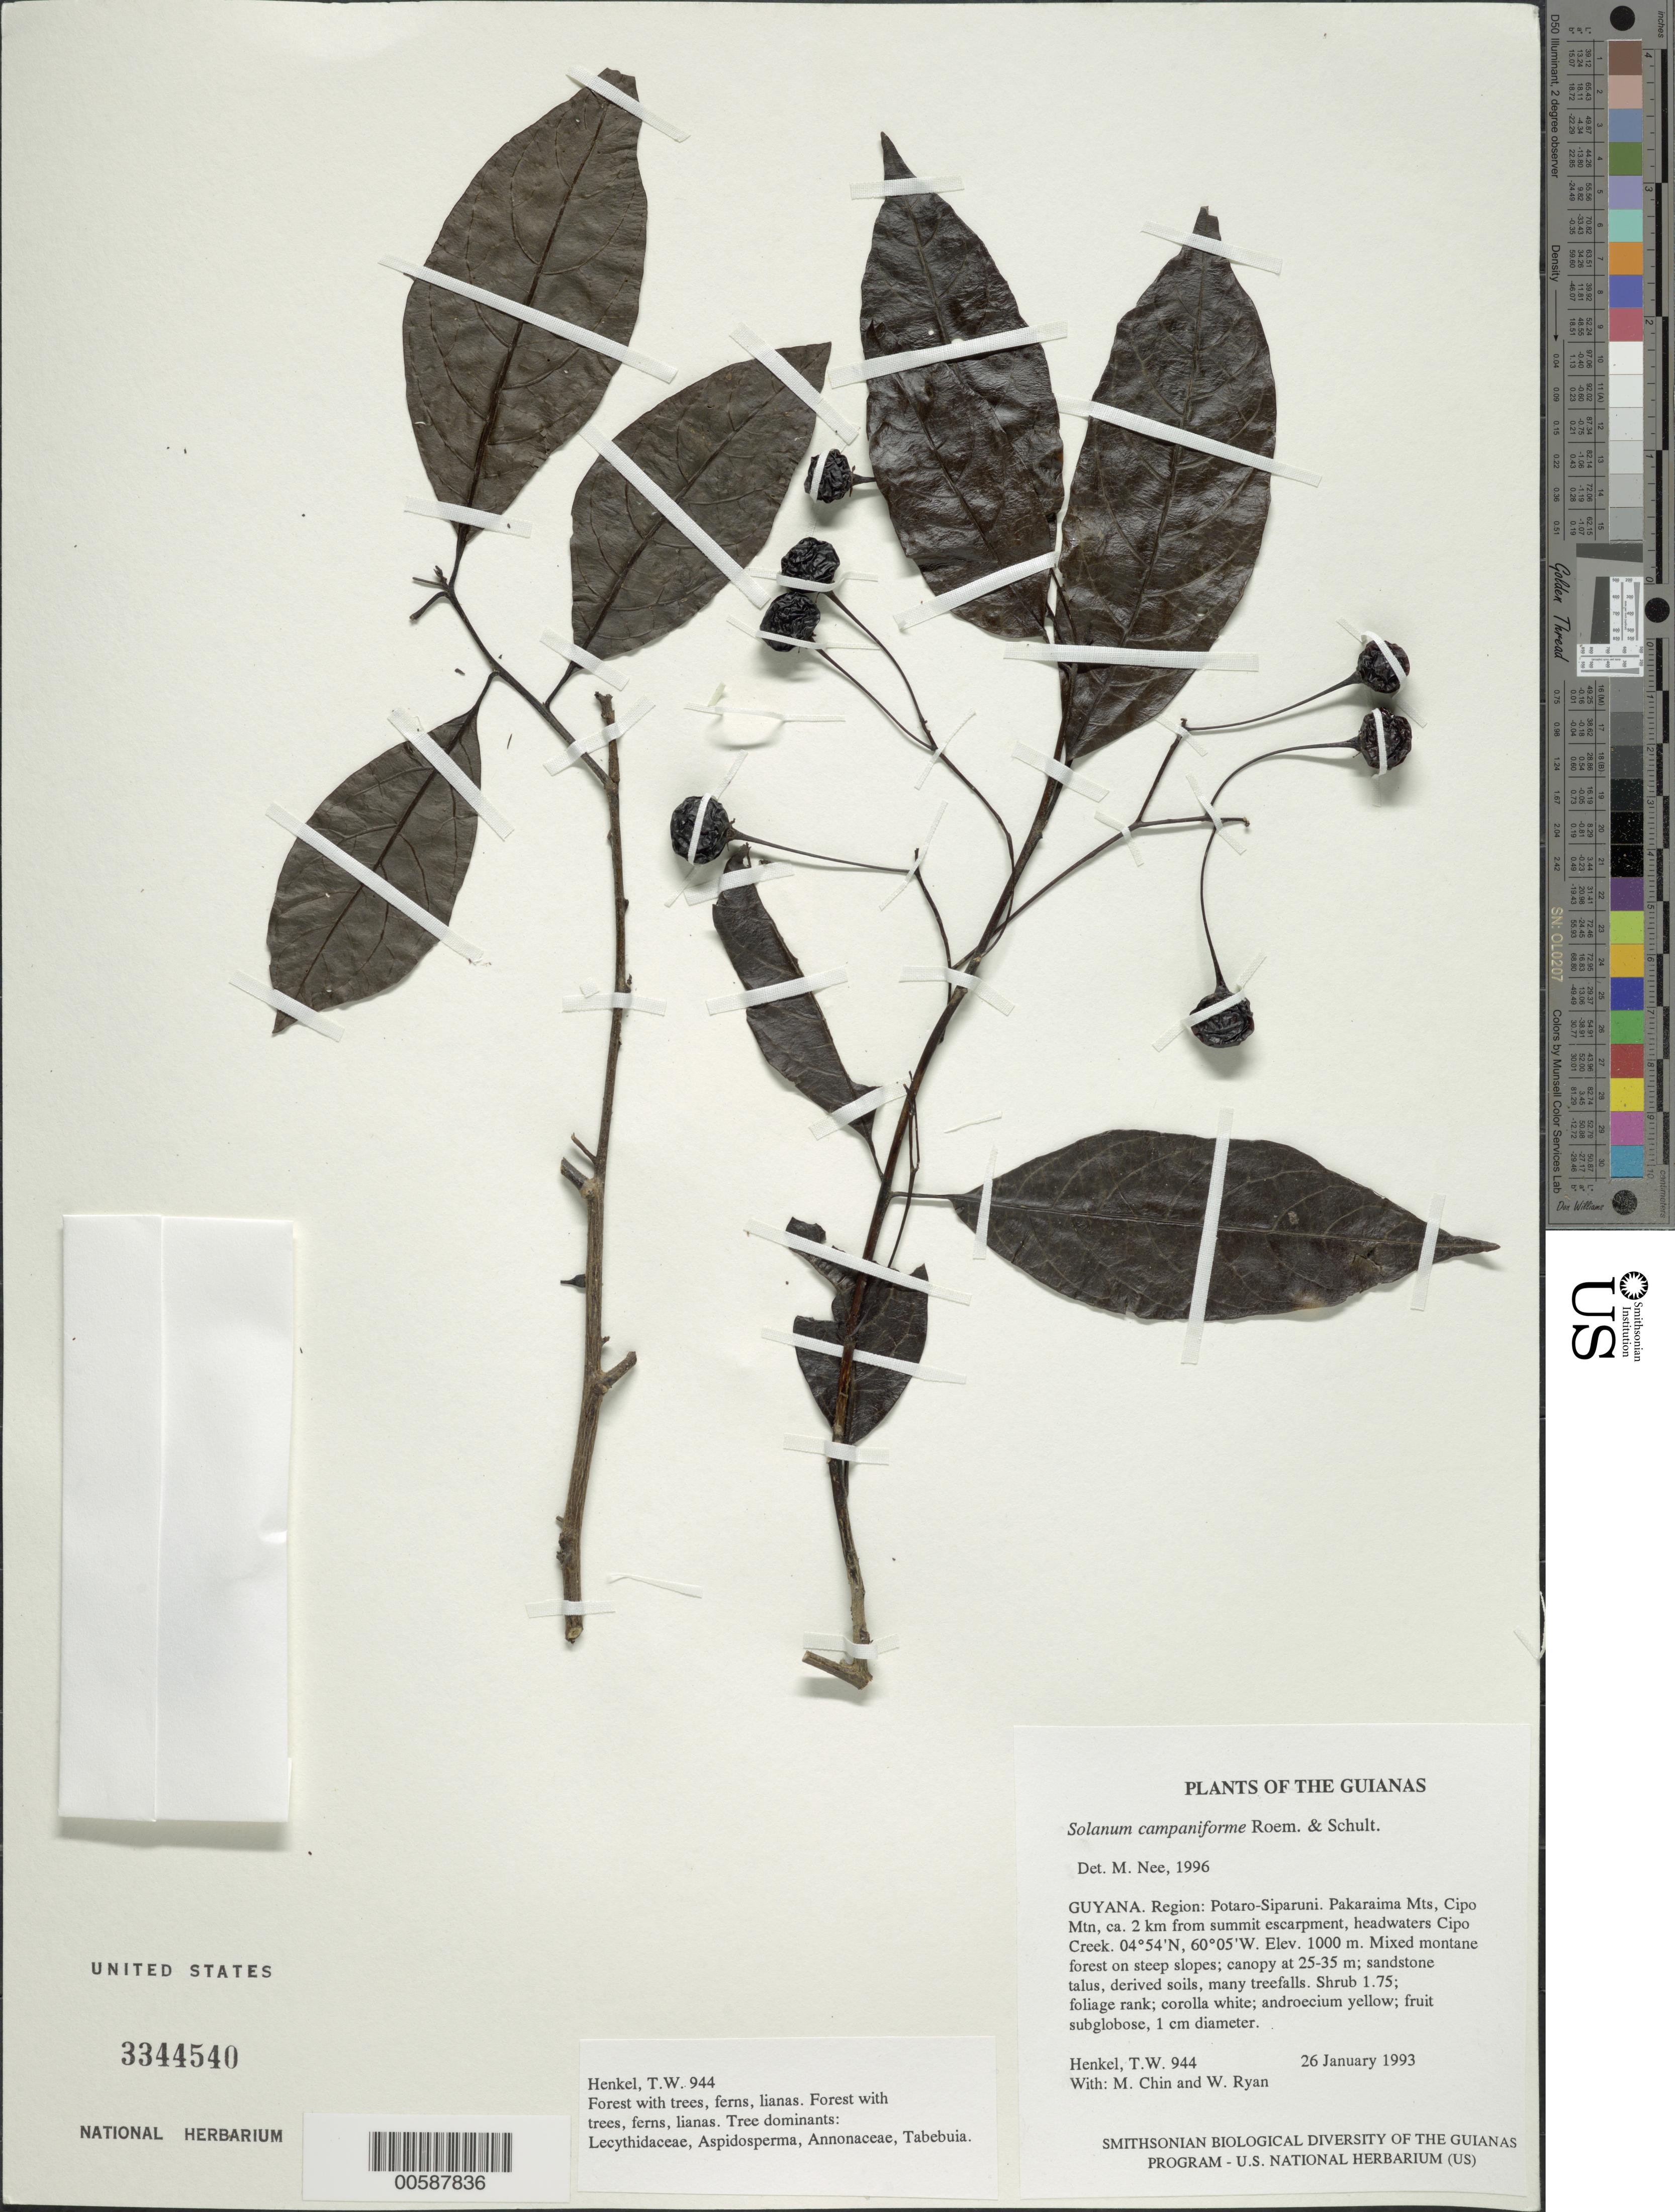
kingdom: Plantae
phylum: Tracheophyta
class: Magnoliopsida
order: Solanales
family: Solanaceae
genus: Solanum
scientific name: Solanum campaniforme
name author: Roem. & Schult.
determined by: Nee, Michael H.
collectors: T. Henkel, M. Chin & W. Ryan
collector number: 944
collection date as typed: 1 Jan 1993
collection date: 1993-01-01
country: Guyana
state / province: Potaro-Siparuni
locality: Pakaraima Mts, Cipo Mtn, ca. 2 km from summit escarpment, headwaters Cipo Creek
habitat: Mixed montane forest on steep slopes; canopy at 25-35 m; sandstone talus, derived soils, many treefalls. Forest.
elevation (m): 1000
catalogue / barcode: US 3344540